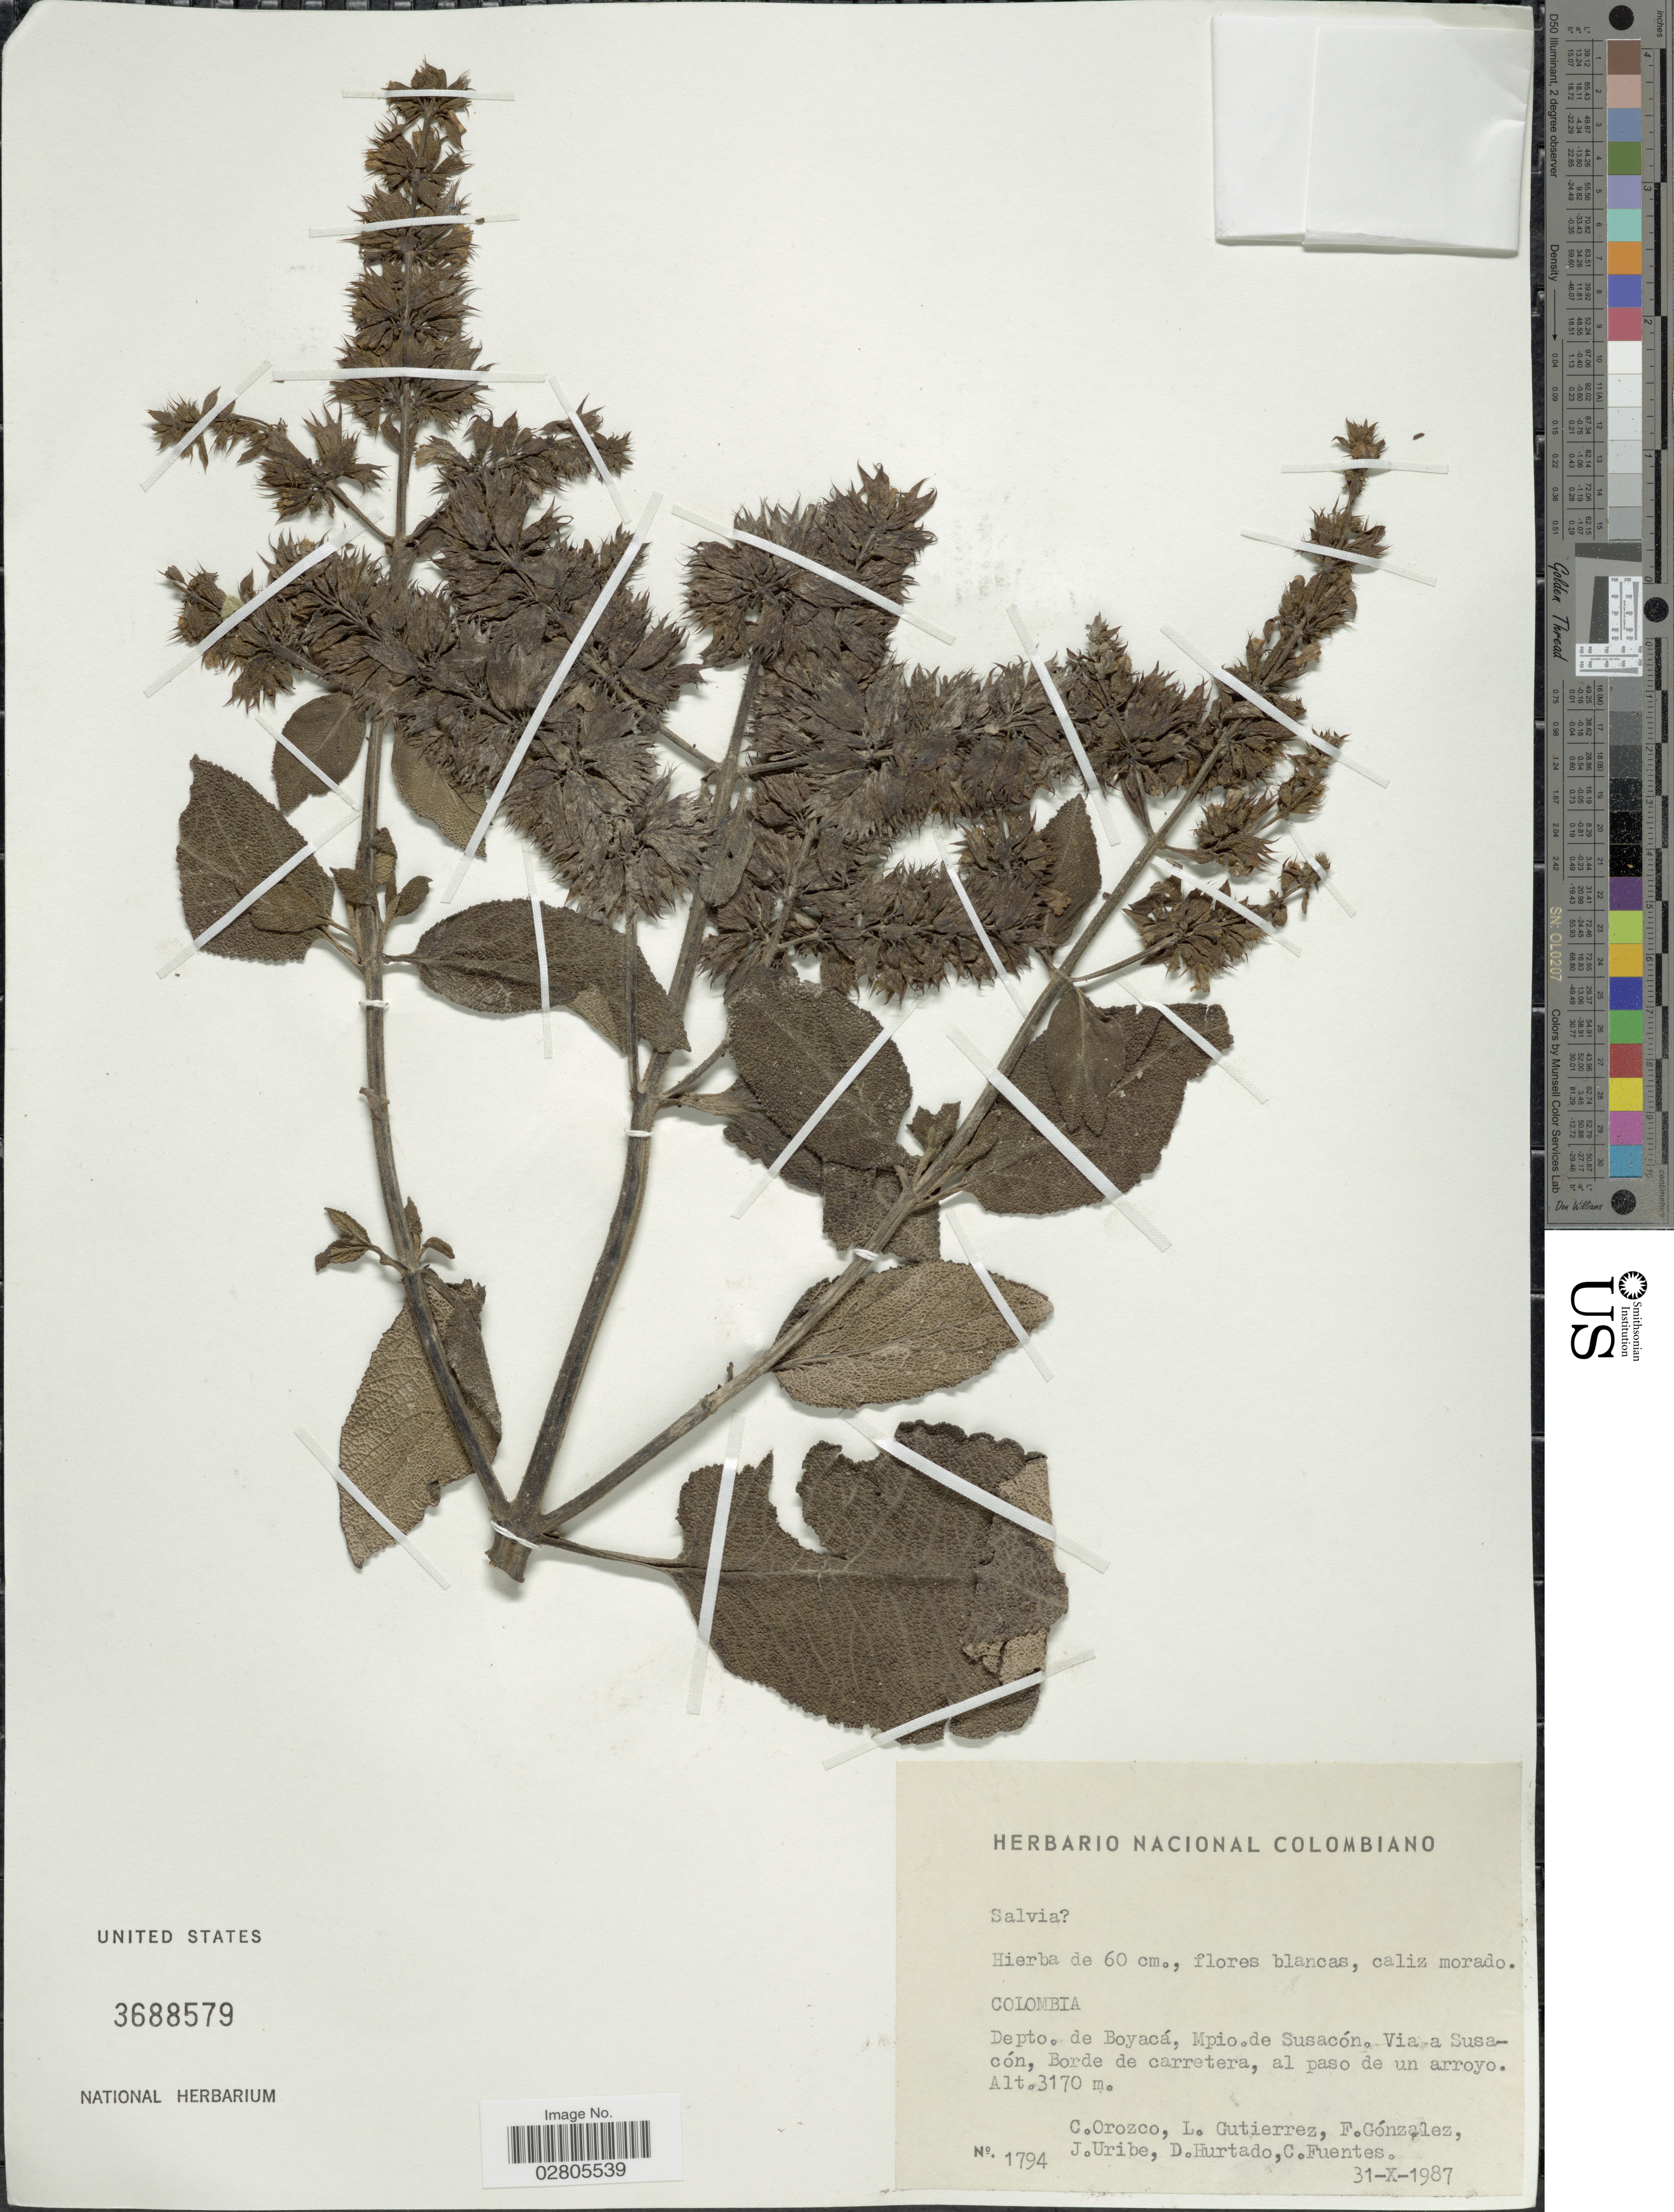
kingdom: Plantae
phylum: Tracheophyta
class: Magnoliopsida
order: Lamiales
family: Lamiaceae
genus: Salvia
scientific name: Salvia sp.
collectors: C. I. Orozco, L. Gutiérrez, F. A. González, J. Uribe & et al.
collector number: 1794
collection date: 1987-10-31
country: Colombia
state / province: Boyacá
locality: Depto. de Boyacá, Mpio de Susacón. Via a Susacón, Borde de carretera, al paso de un arroyo.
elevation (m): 3170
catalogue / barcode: US 3688579